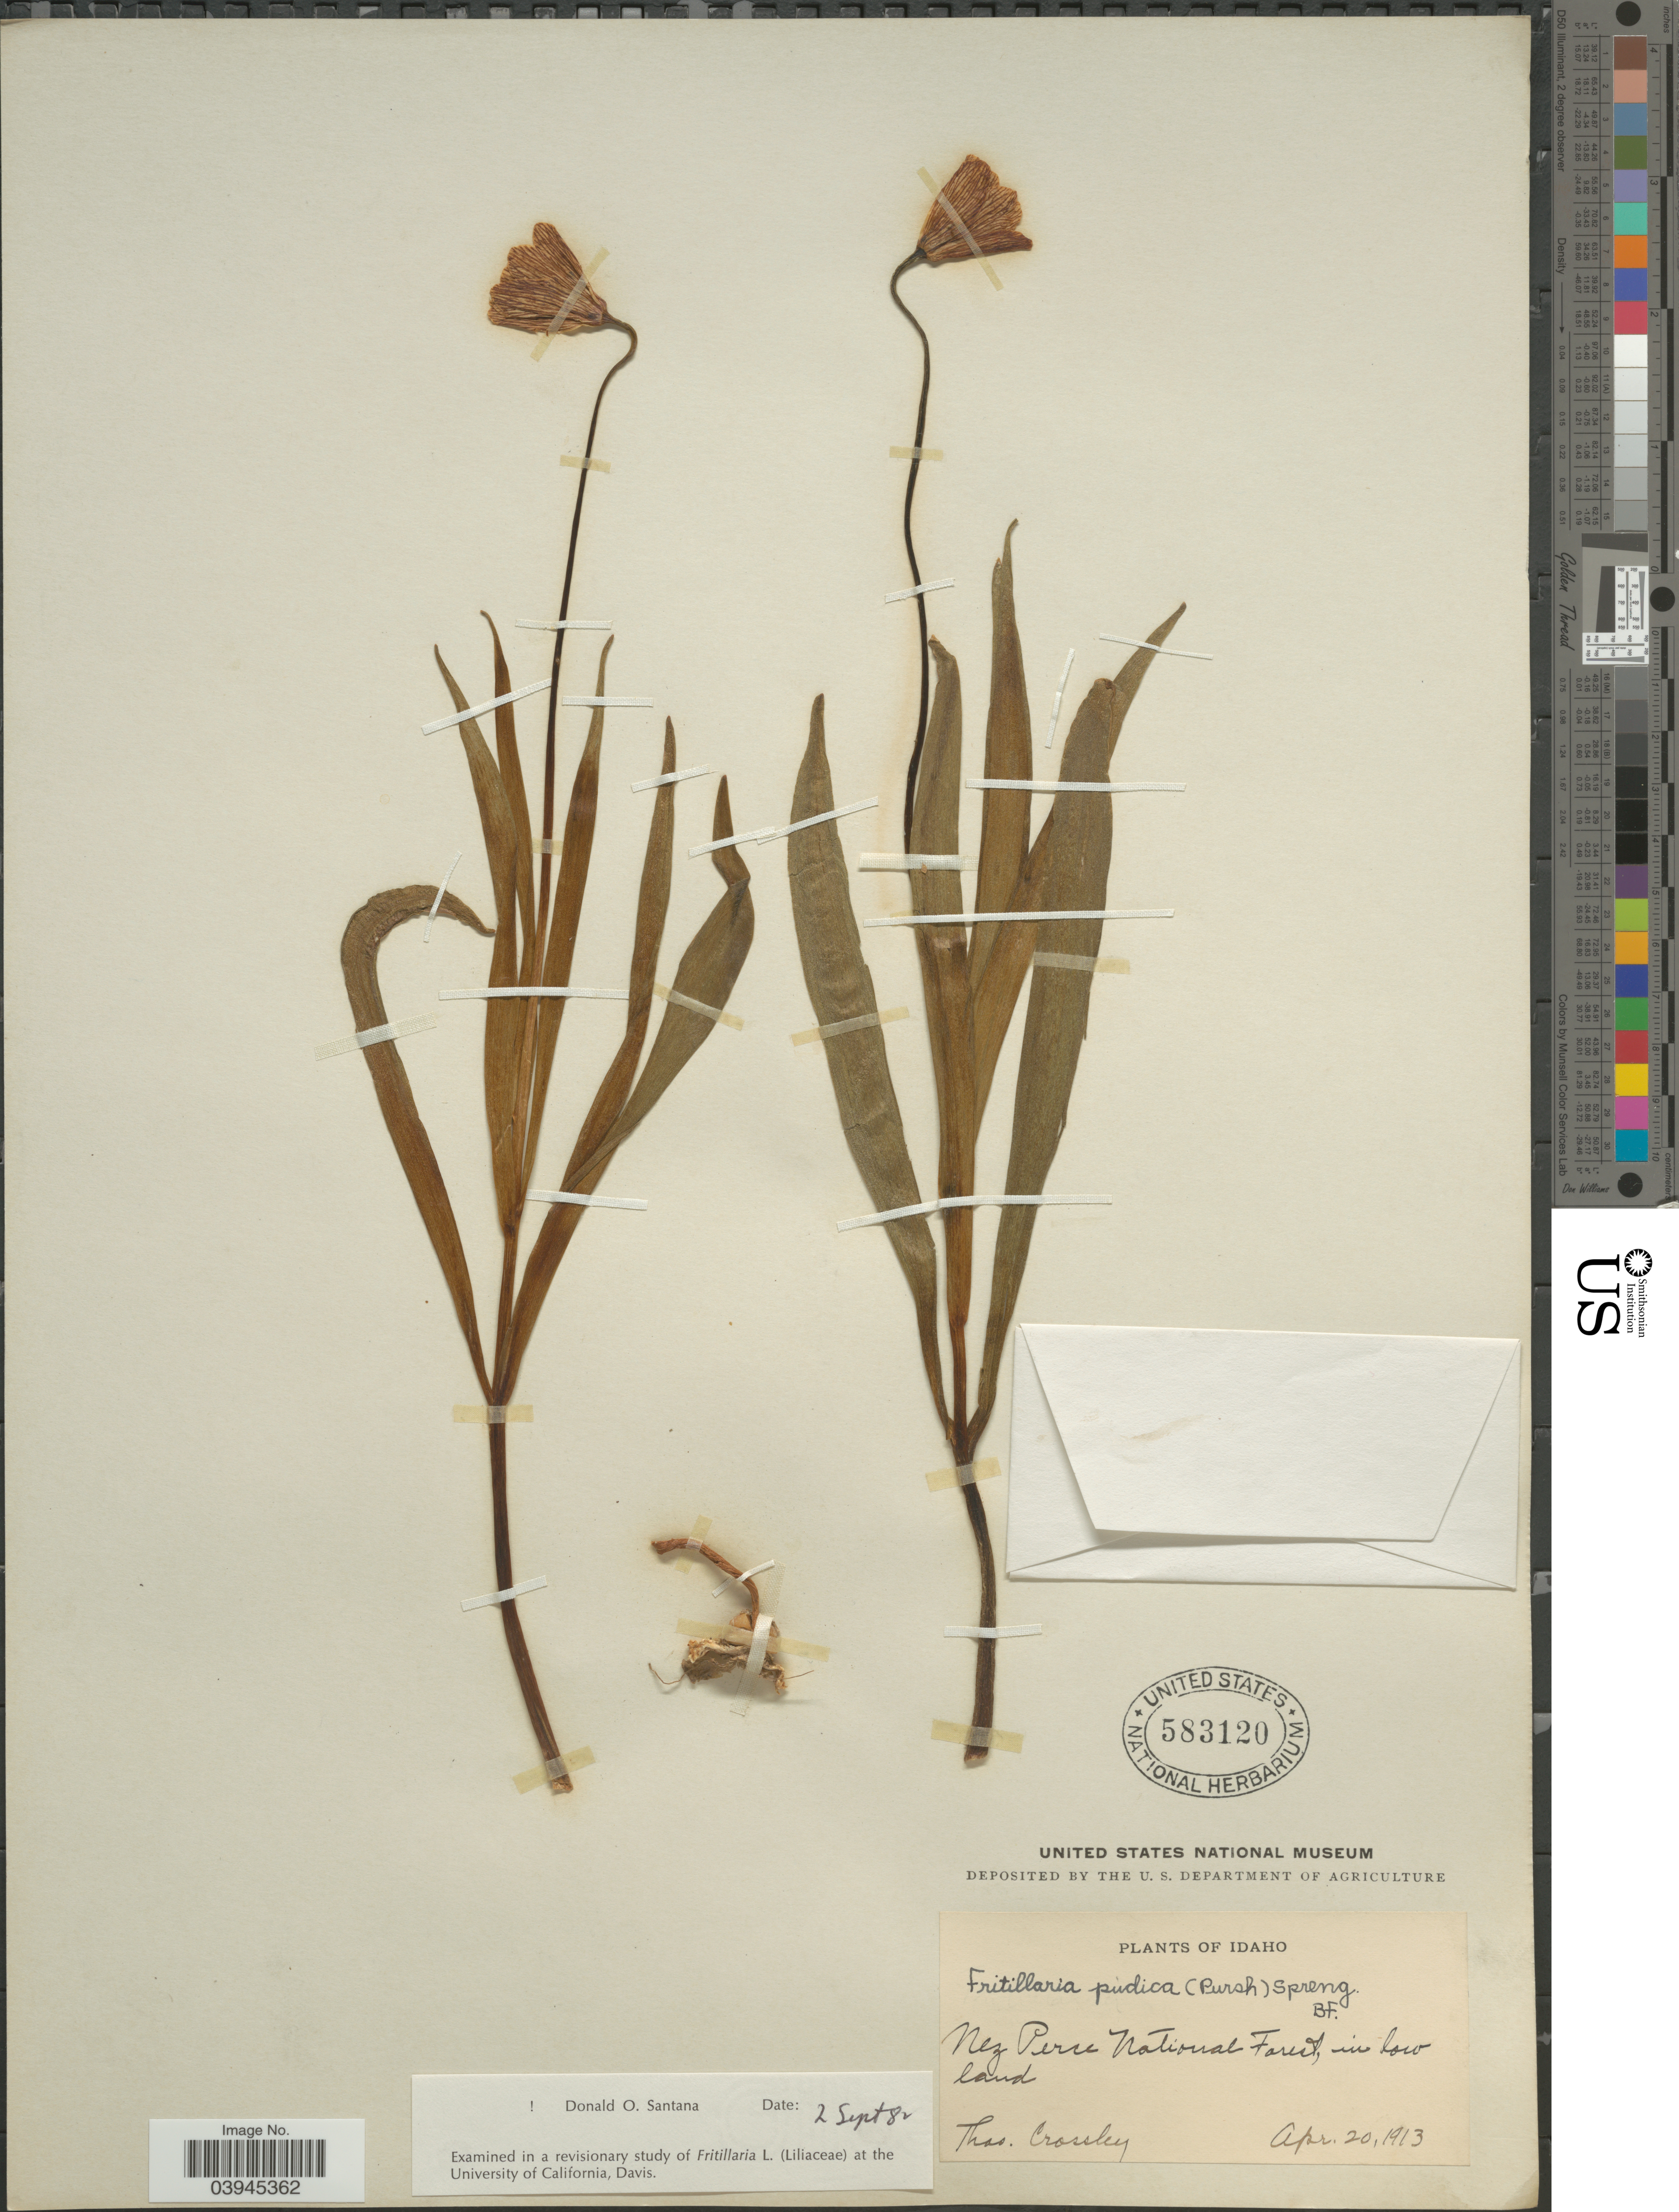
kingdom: Plantae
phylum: Tracheophyta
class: Liliopsida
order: Liliales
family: Liliaceae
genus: Fritillaria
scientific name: Fritillaria pudica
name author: (Pursh) Spreng.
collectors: T. Crossley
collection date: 1913-04-20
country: United States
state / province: Idaho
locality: Nez Perce National Forest.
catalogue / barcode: US 583120